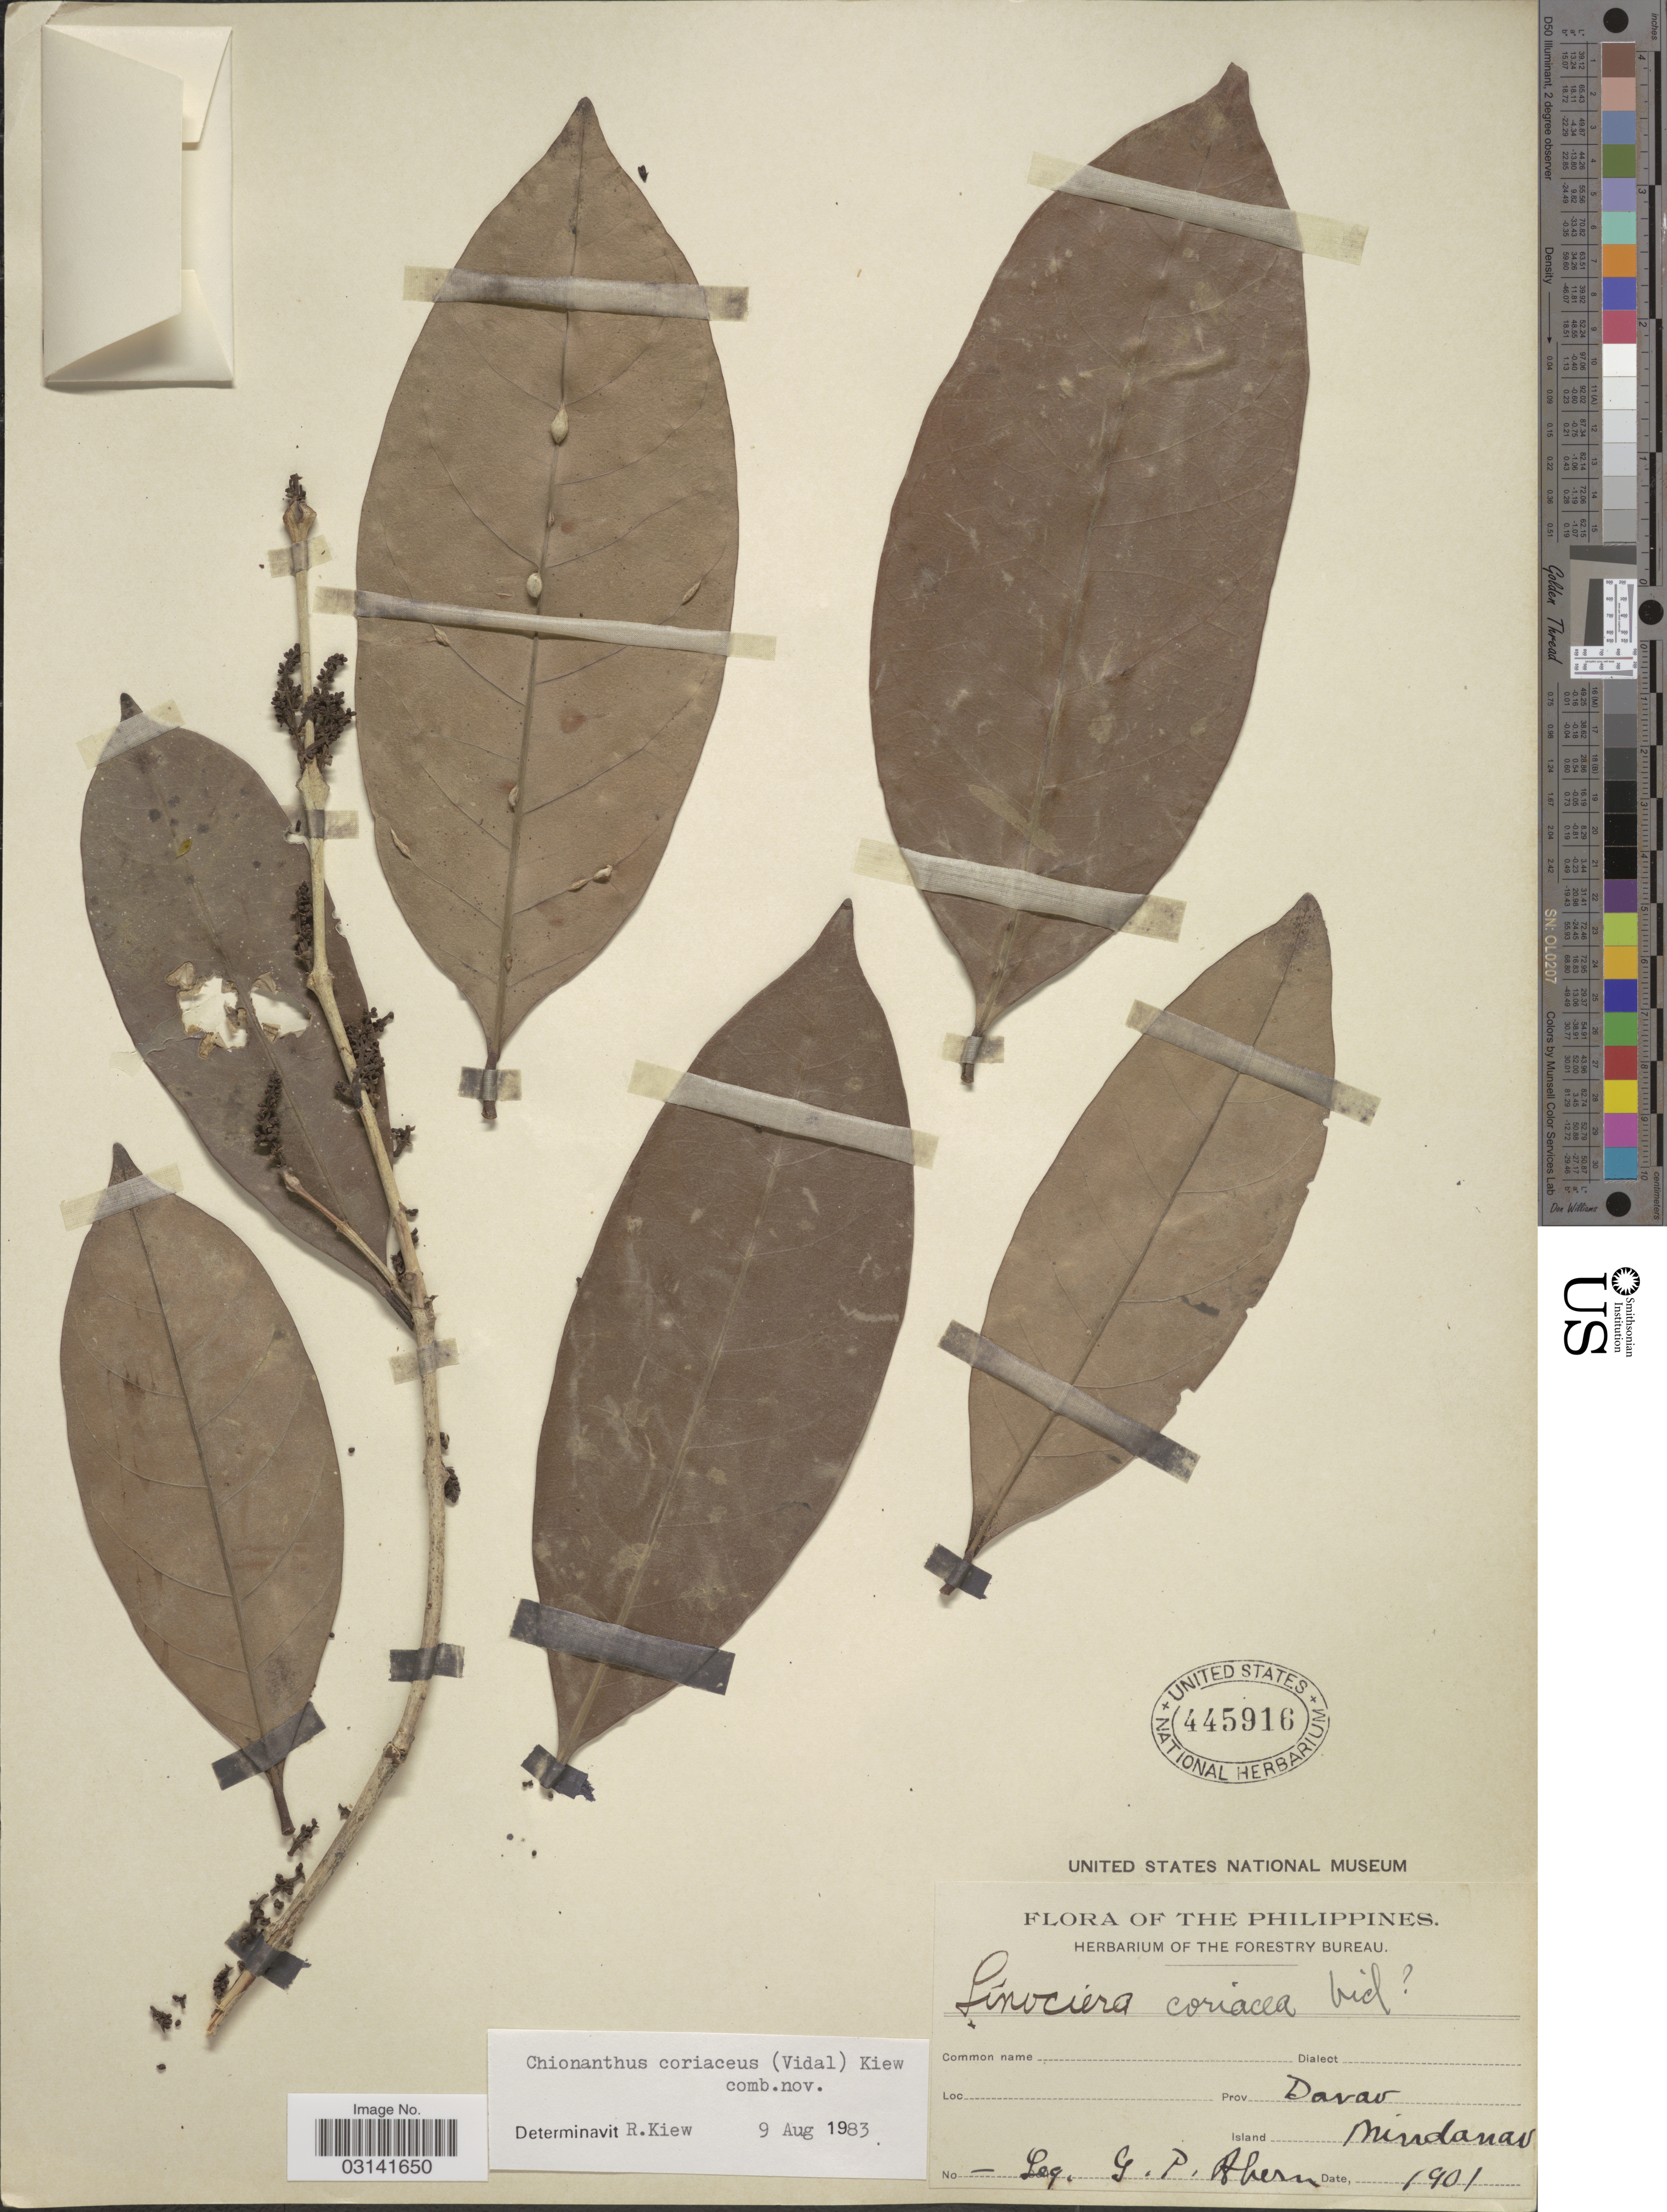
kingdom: Plantae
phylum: Tracheophyta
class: Magnoliopsida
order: Lamiales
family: Oleaceae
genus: Chionanthus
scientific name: Chionanthus coriaceus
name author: (S. Vidal) Y.P. Yang & S.Y. Lu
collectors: G. Ahern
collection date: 1901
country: Philippines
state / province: Davao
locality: Island Mindanao.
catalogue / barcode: US 445916